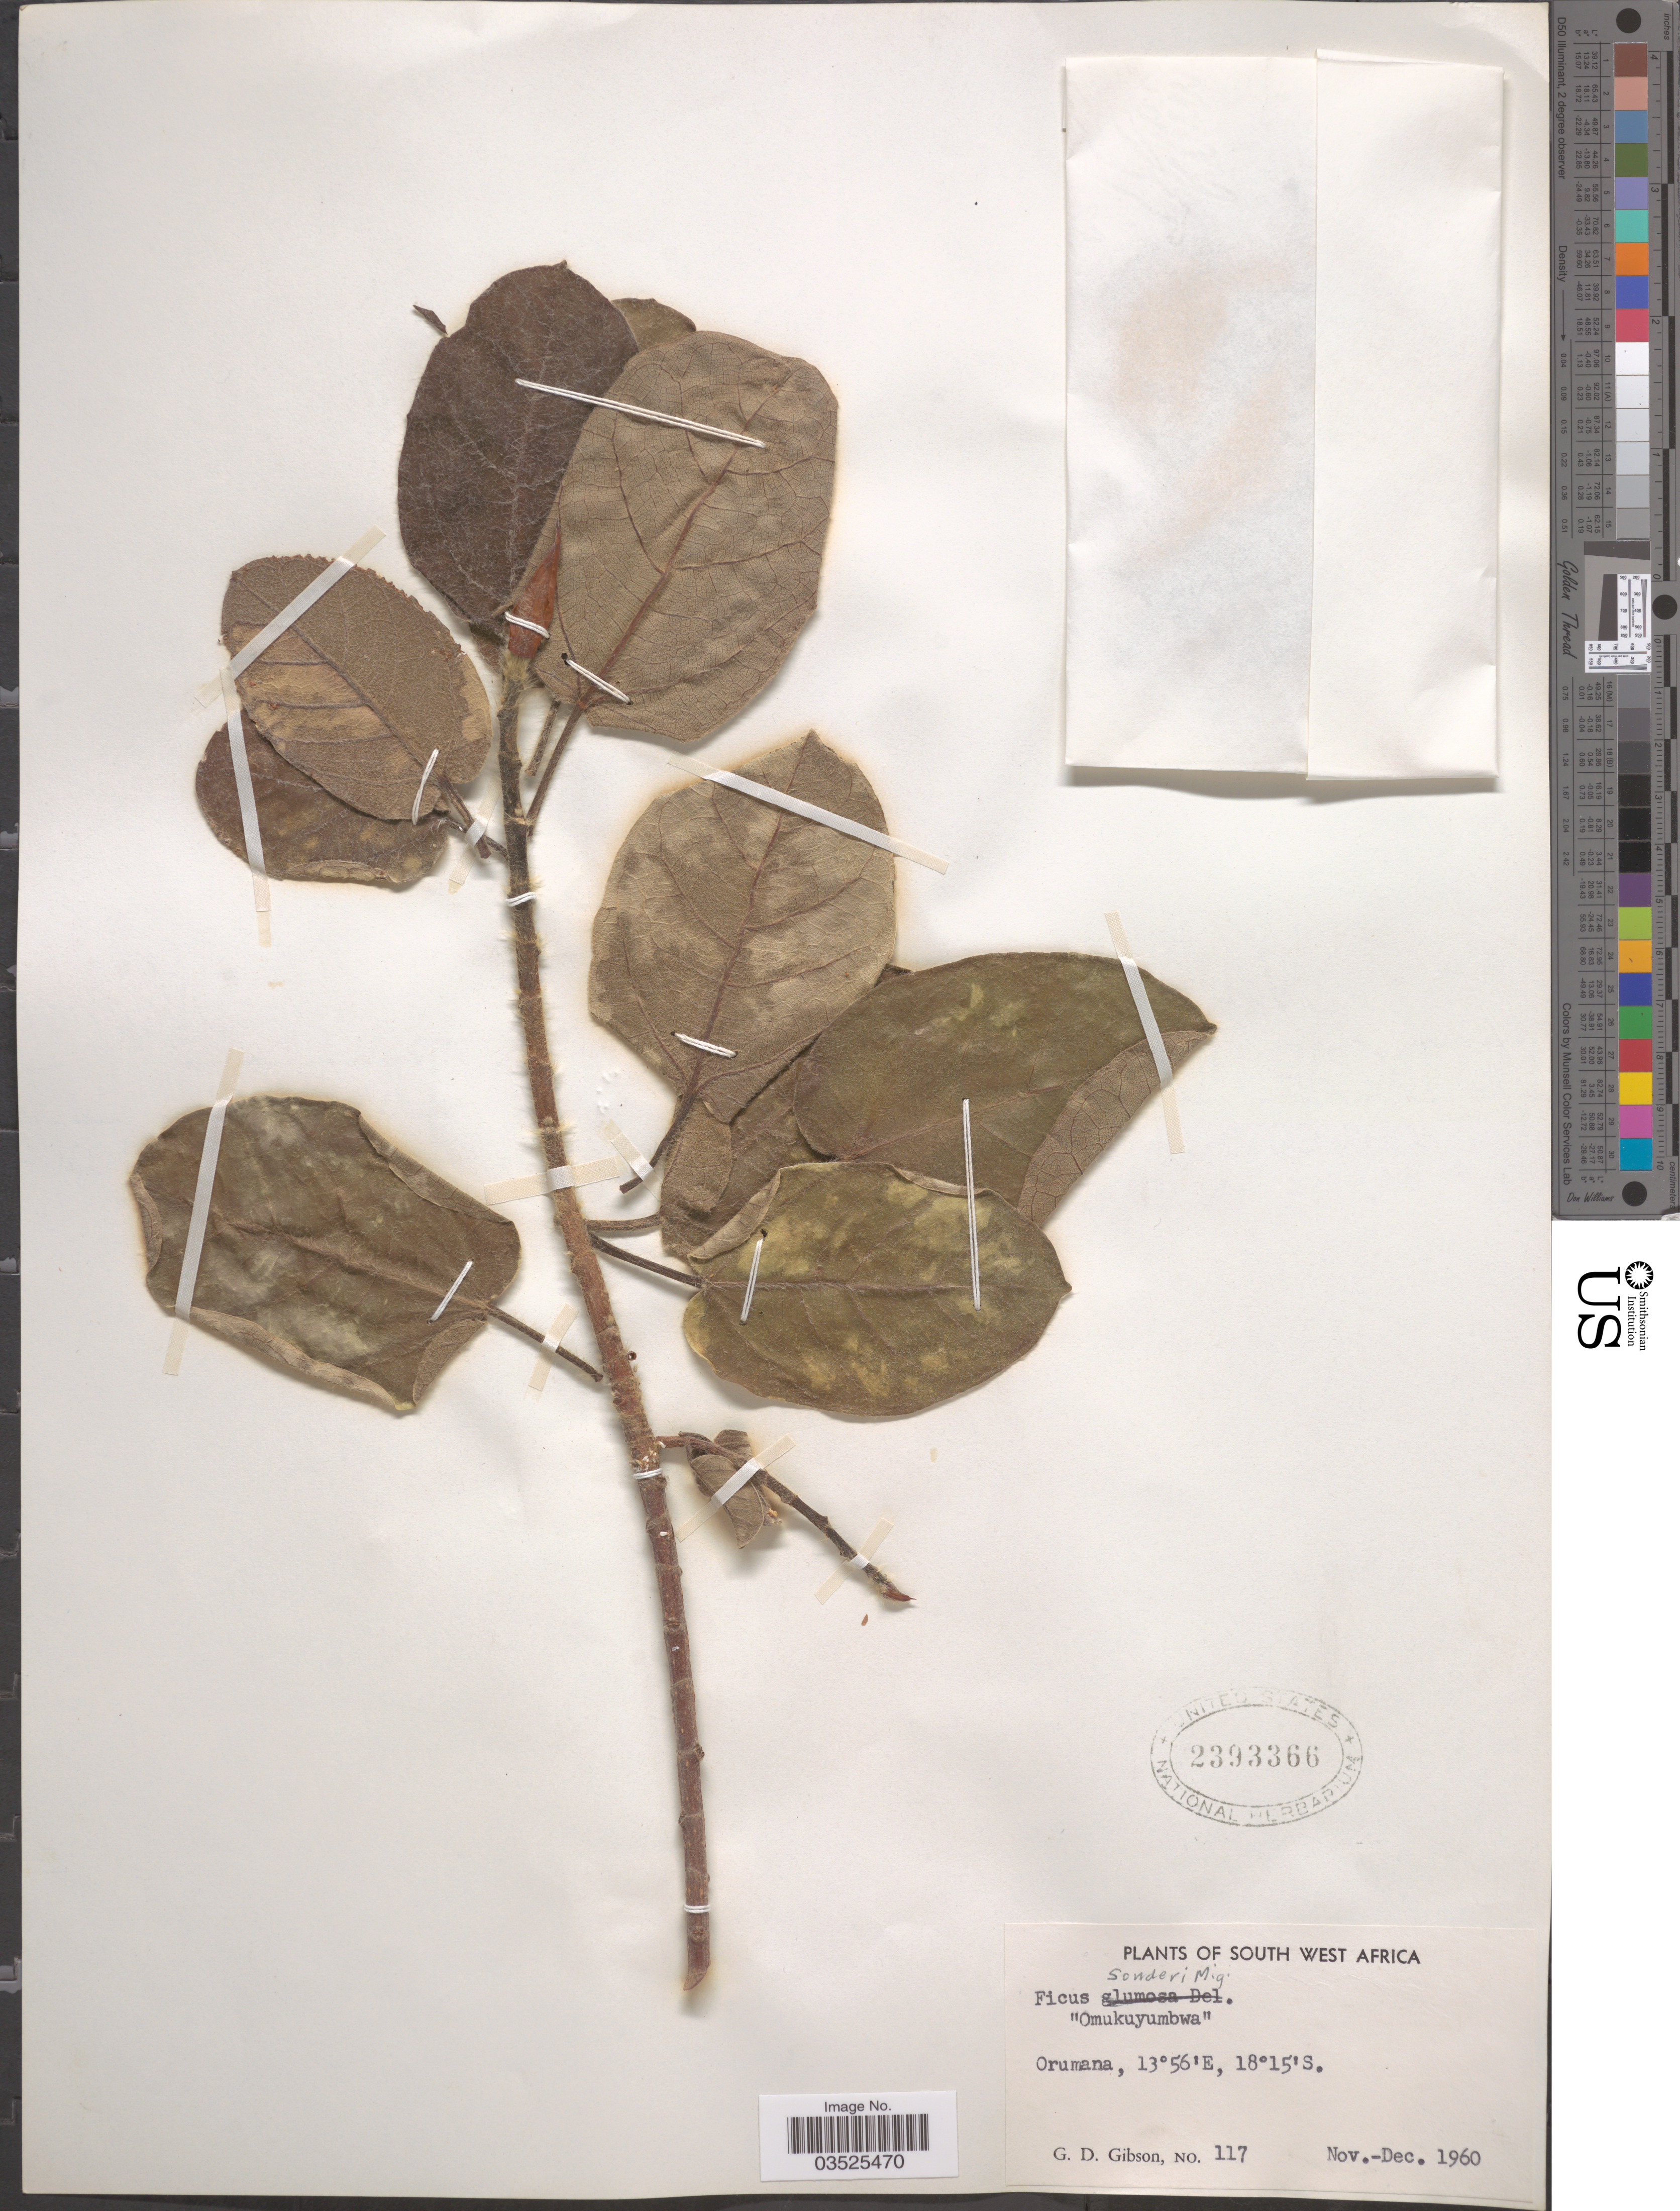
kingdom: Plantae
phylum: Tracheophyta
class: Magnoliopsida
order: Rosales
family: Moraceae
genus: Ficus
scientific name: Ficus sonderi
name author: Miq.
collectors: G. D. Gibson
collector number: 117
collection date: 1960-11/1960-12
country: Namibia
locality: South West Africa. Orumana.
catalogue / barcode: US 2393366